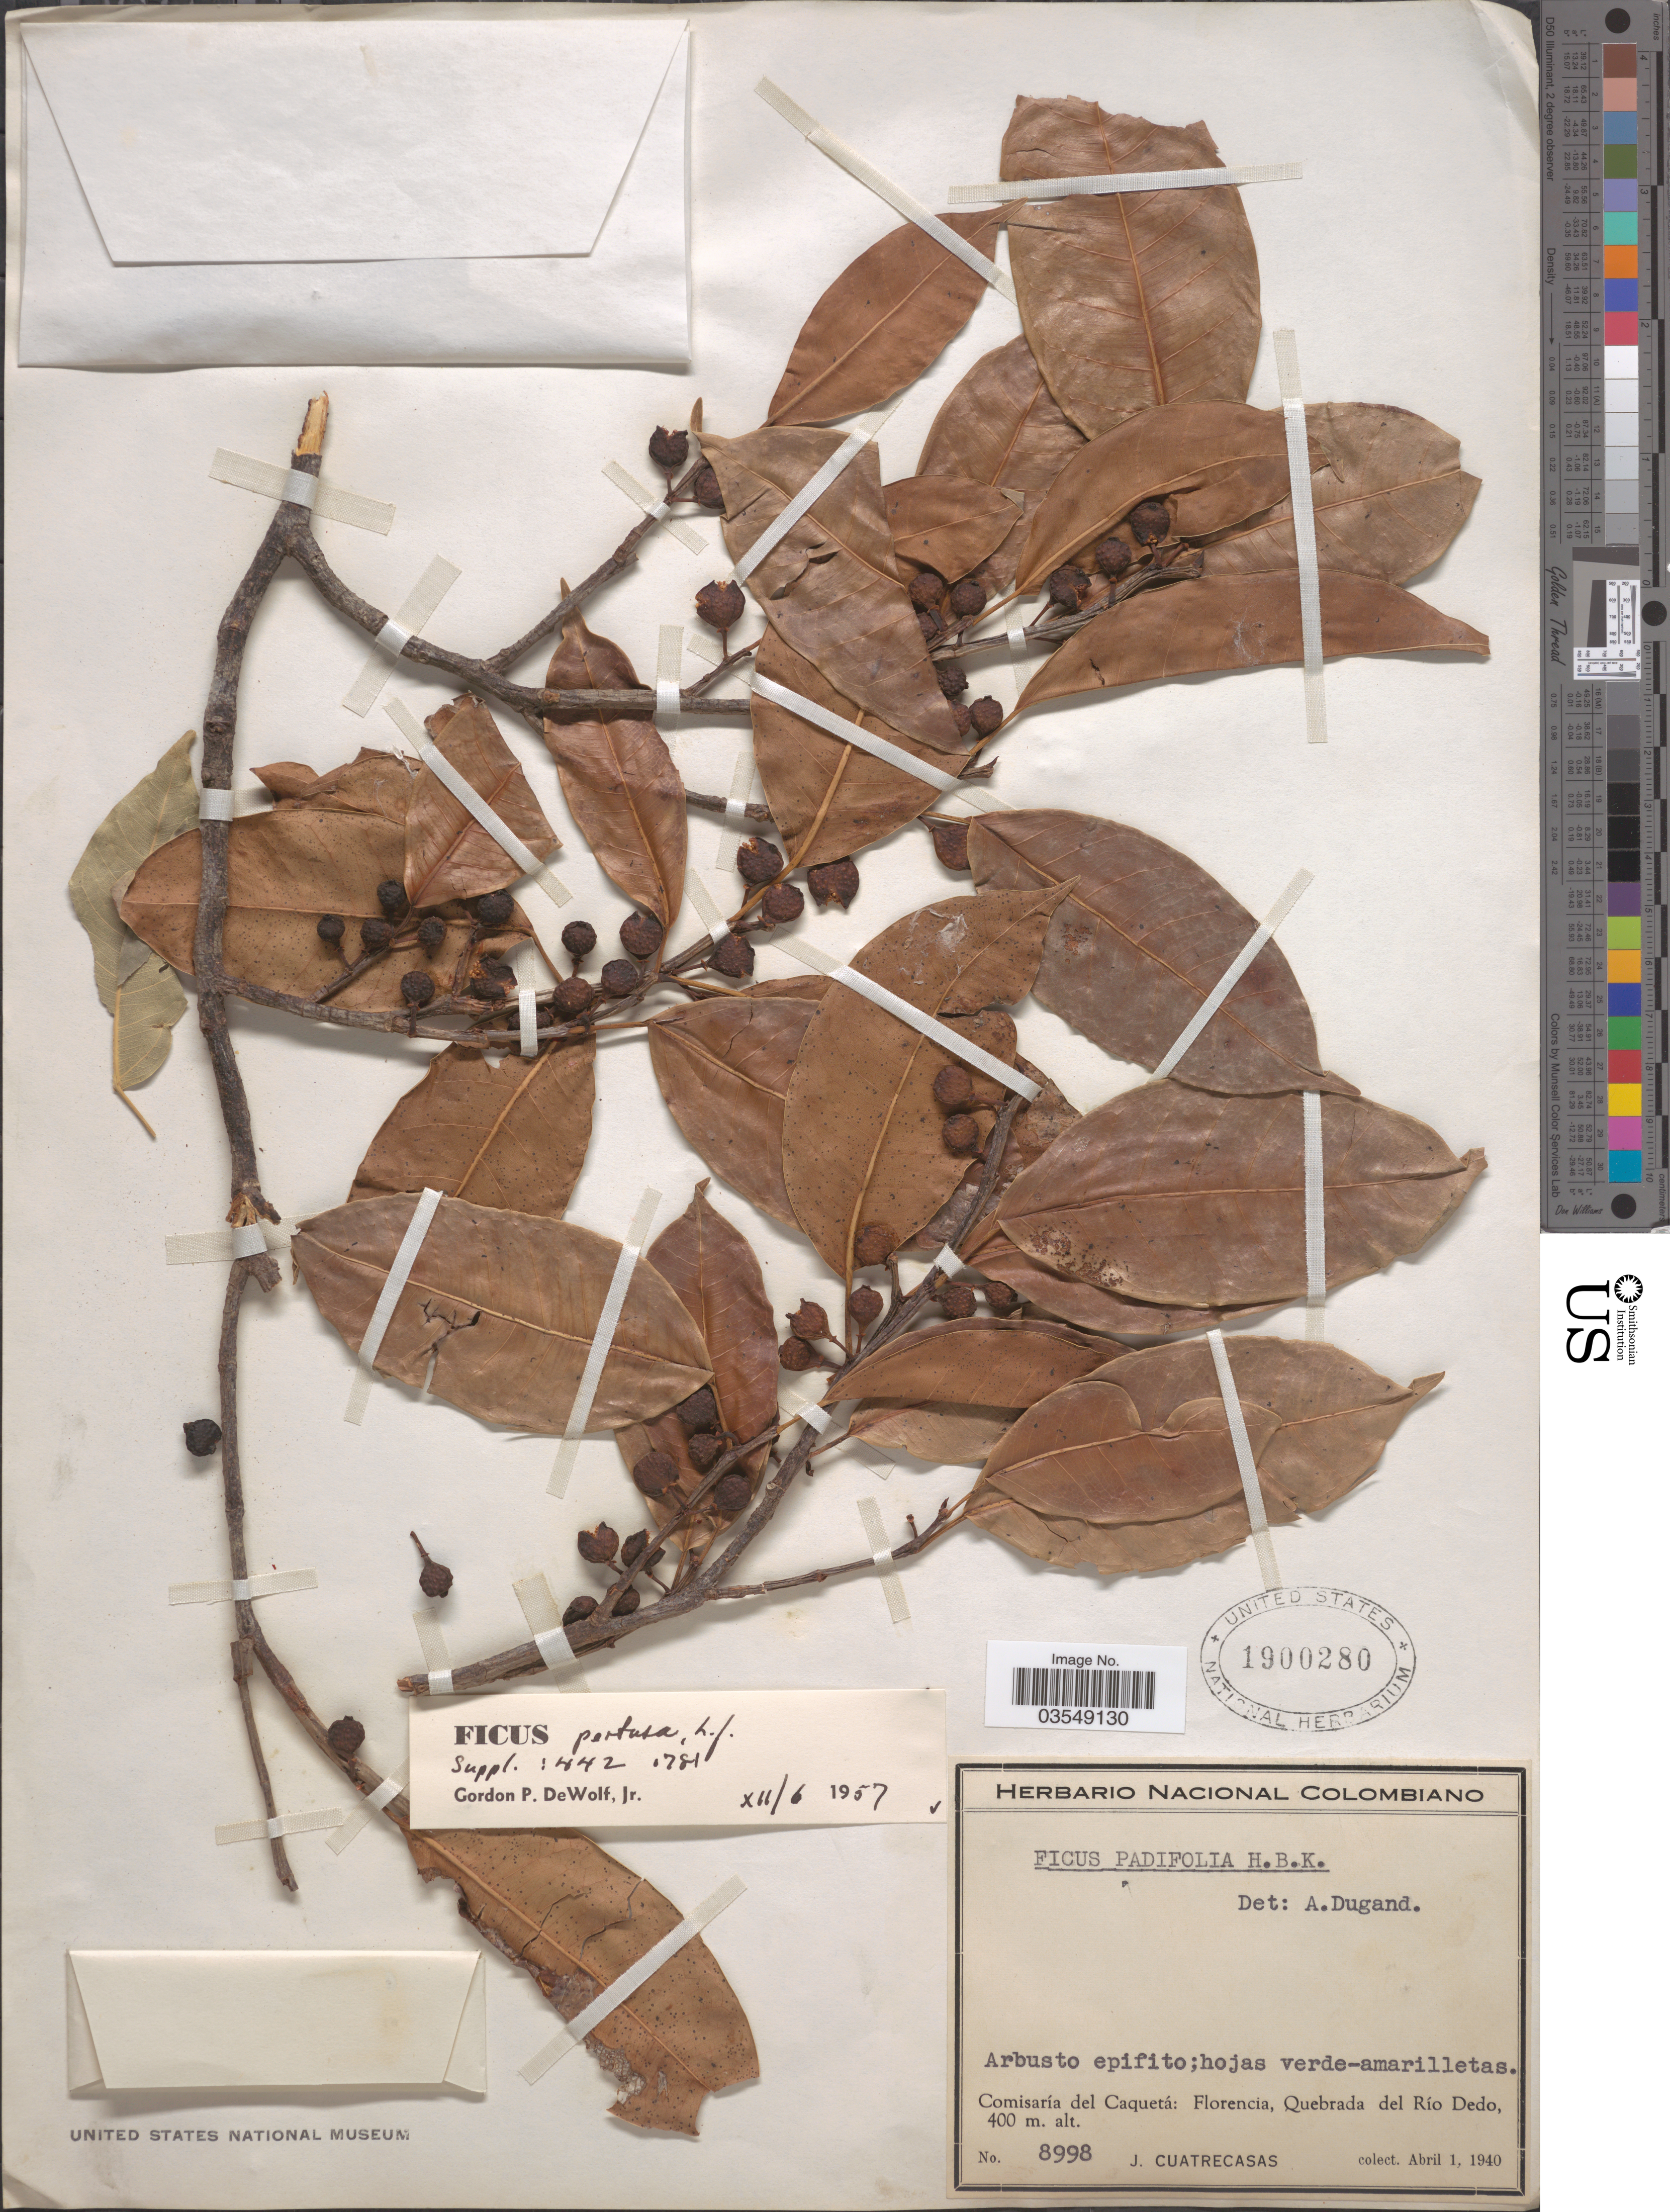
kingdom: Plantae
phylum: Tracheophyta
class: Magnoliopsida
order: Rosales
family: Moraceae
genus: Ficus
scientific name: Ficus pertusa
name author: L. f.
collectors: J. Cuatrecasas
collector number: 8998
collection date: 1940-04-01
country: Colombia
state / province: Caquetá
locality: Comisaría del Caquetá: Florencia, Quebrada del Río Dedo.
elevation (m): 400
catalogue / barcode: US 1900280